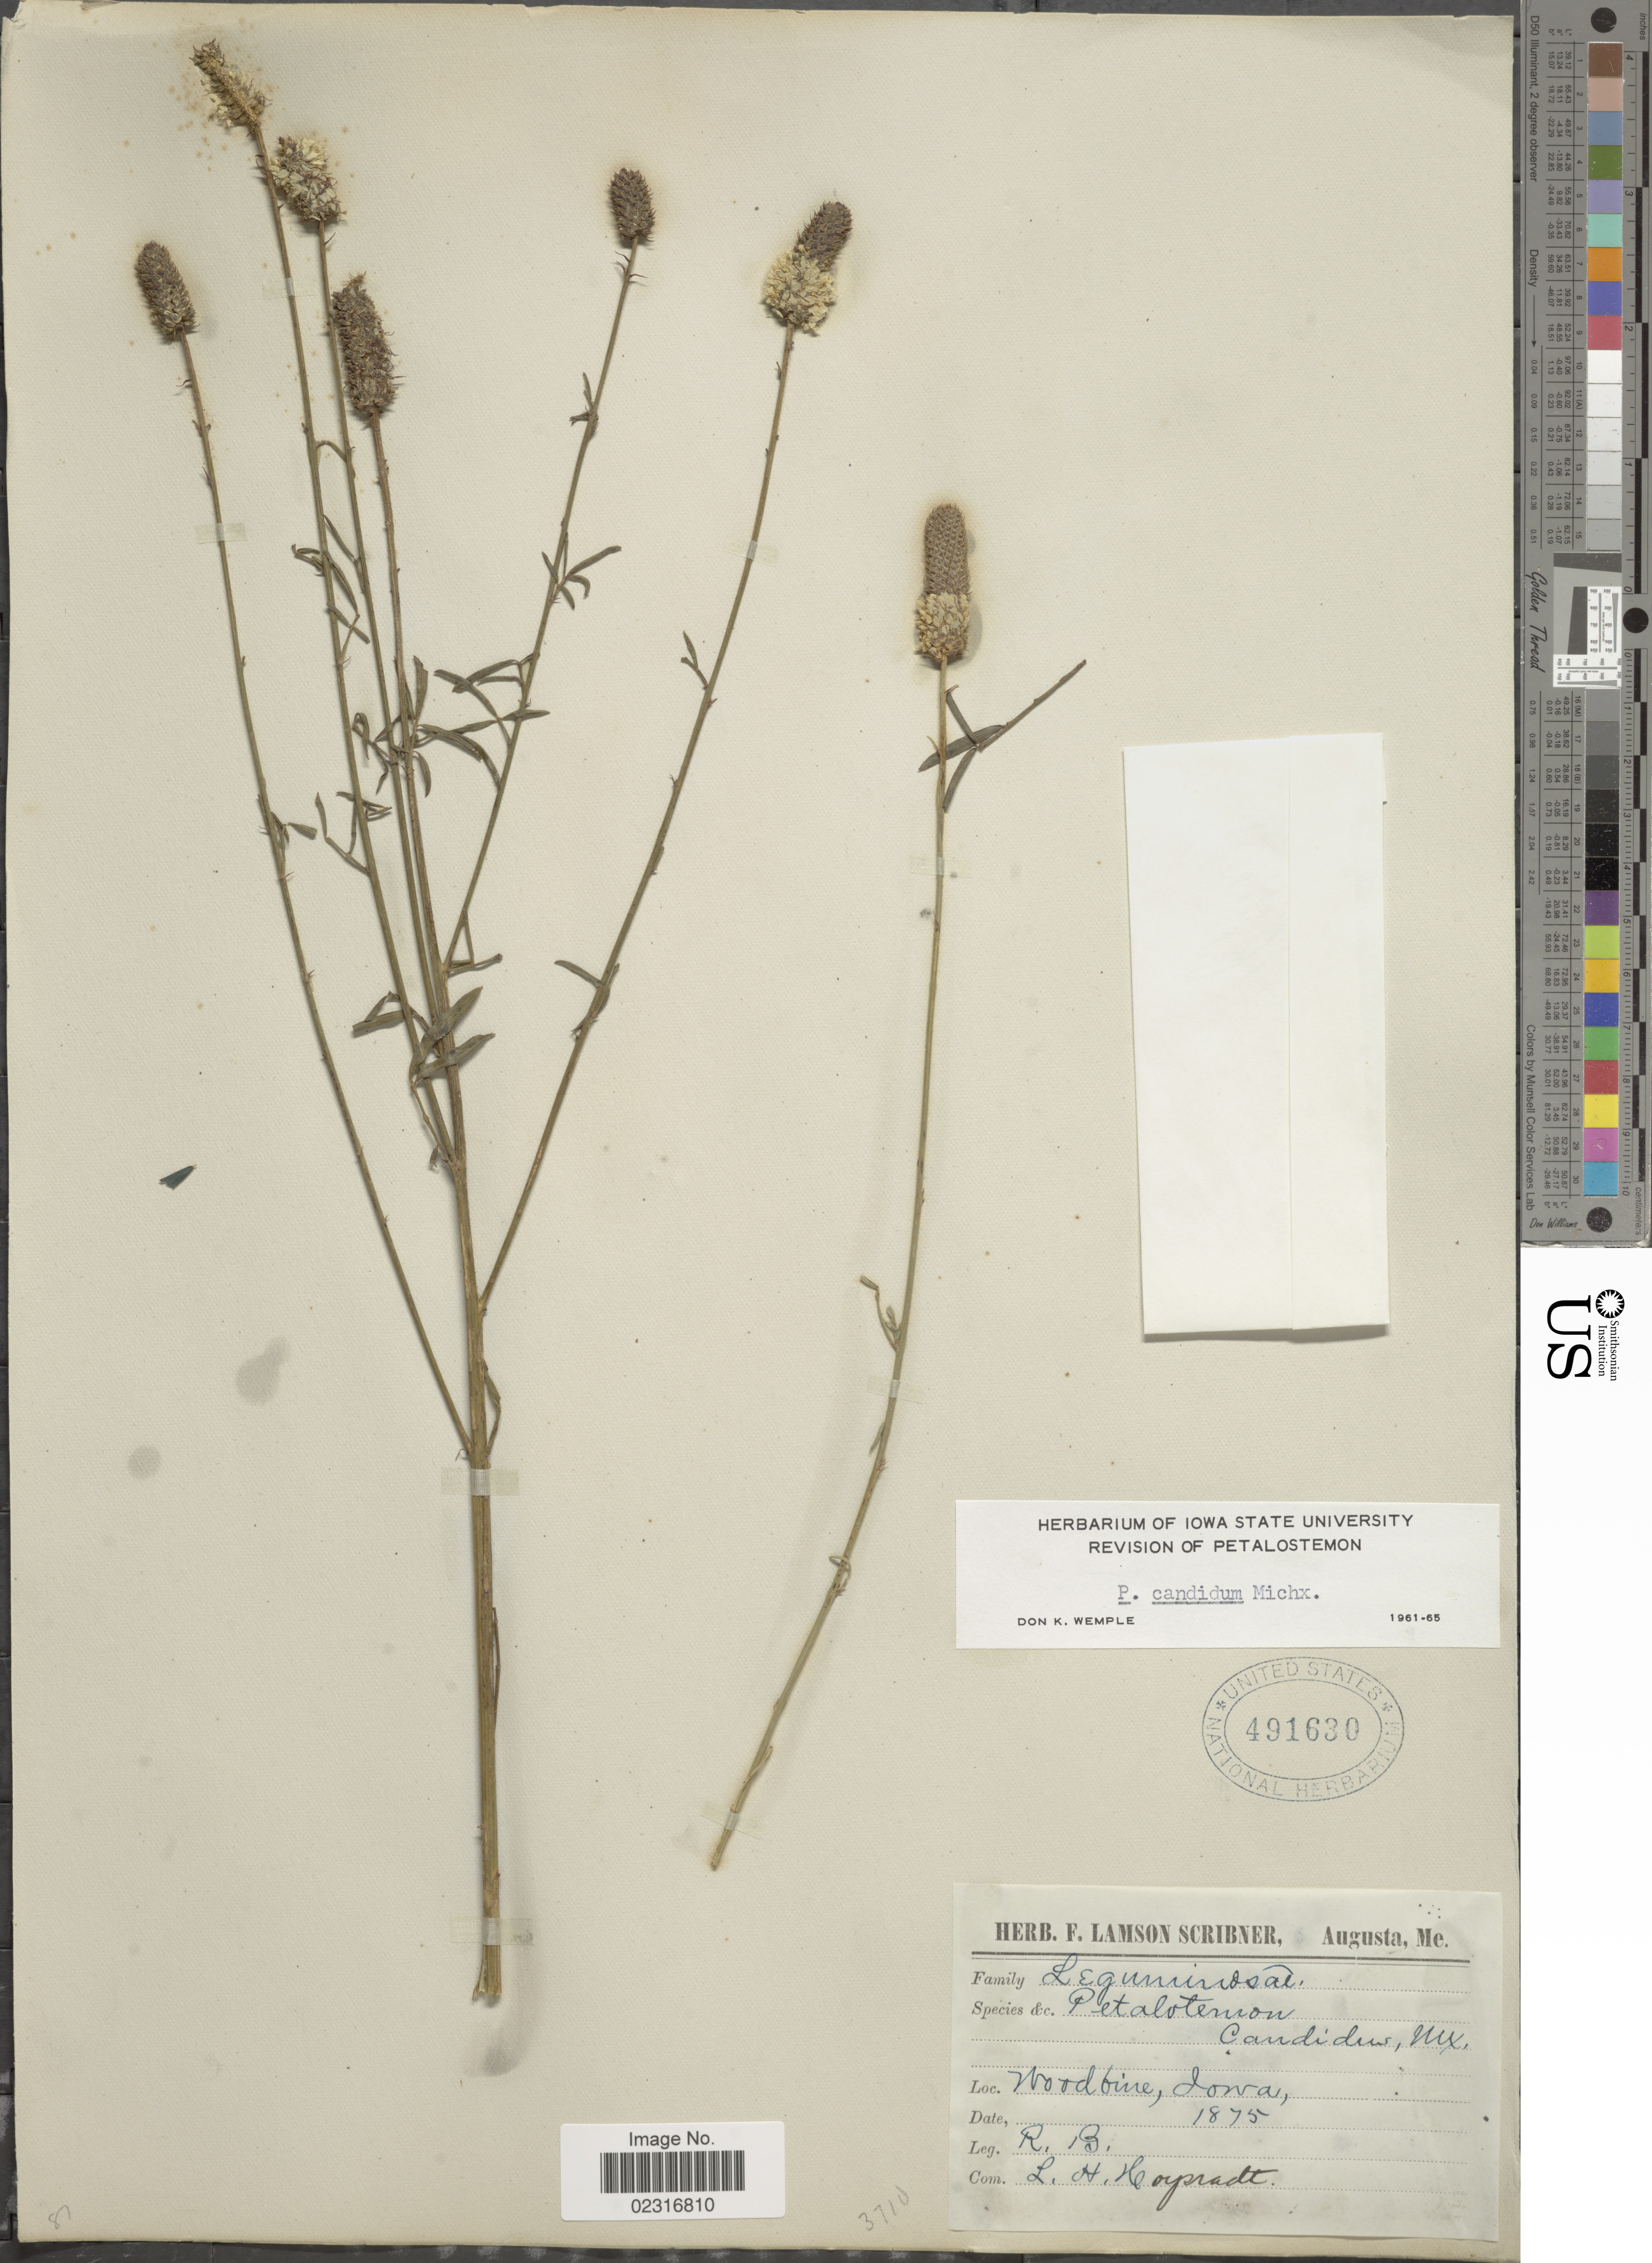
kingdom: Plantae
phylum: Tracheophyta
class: Magnoliopsida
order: Fabales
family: Fabaceae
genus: Dalea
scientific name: Dalea candida var. candida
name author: Michx. ex Willd.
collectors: R. B.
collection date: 1875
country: United States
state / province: Iowa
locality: Woodfine.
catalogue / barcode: US 491630